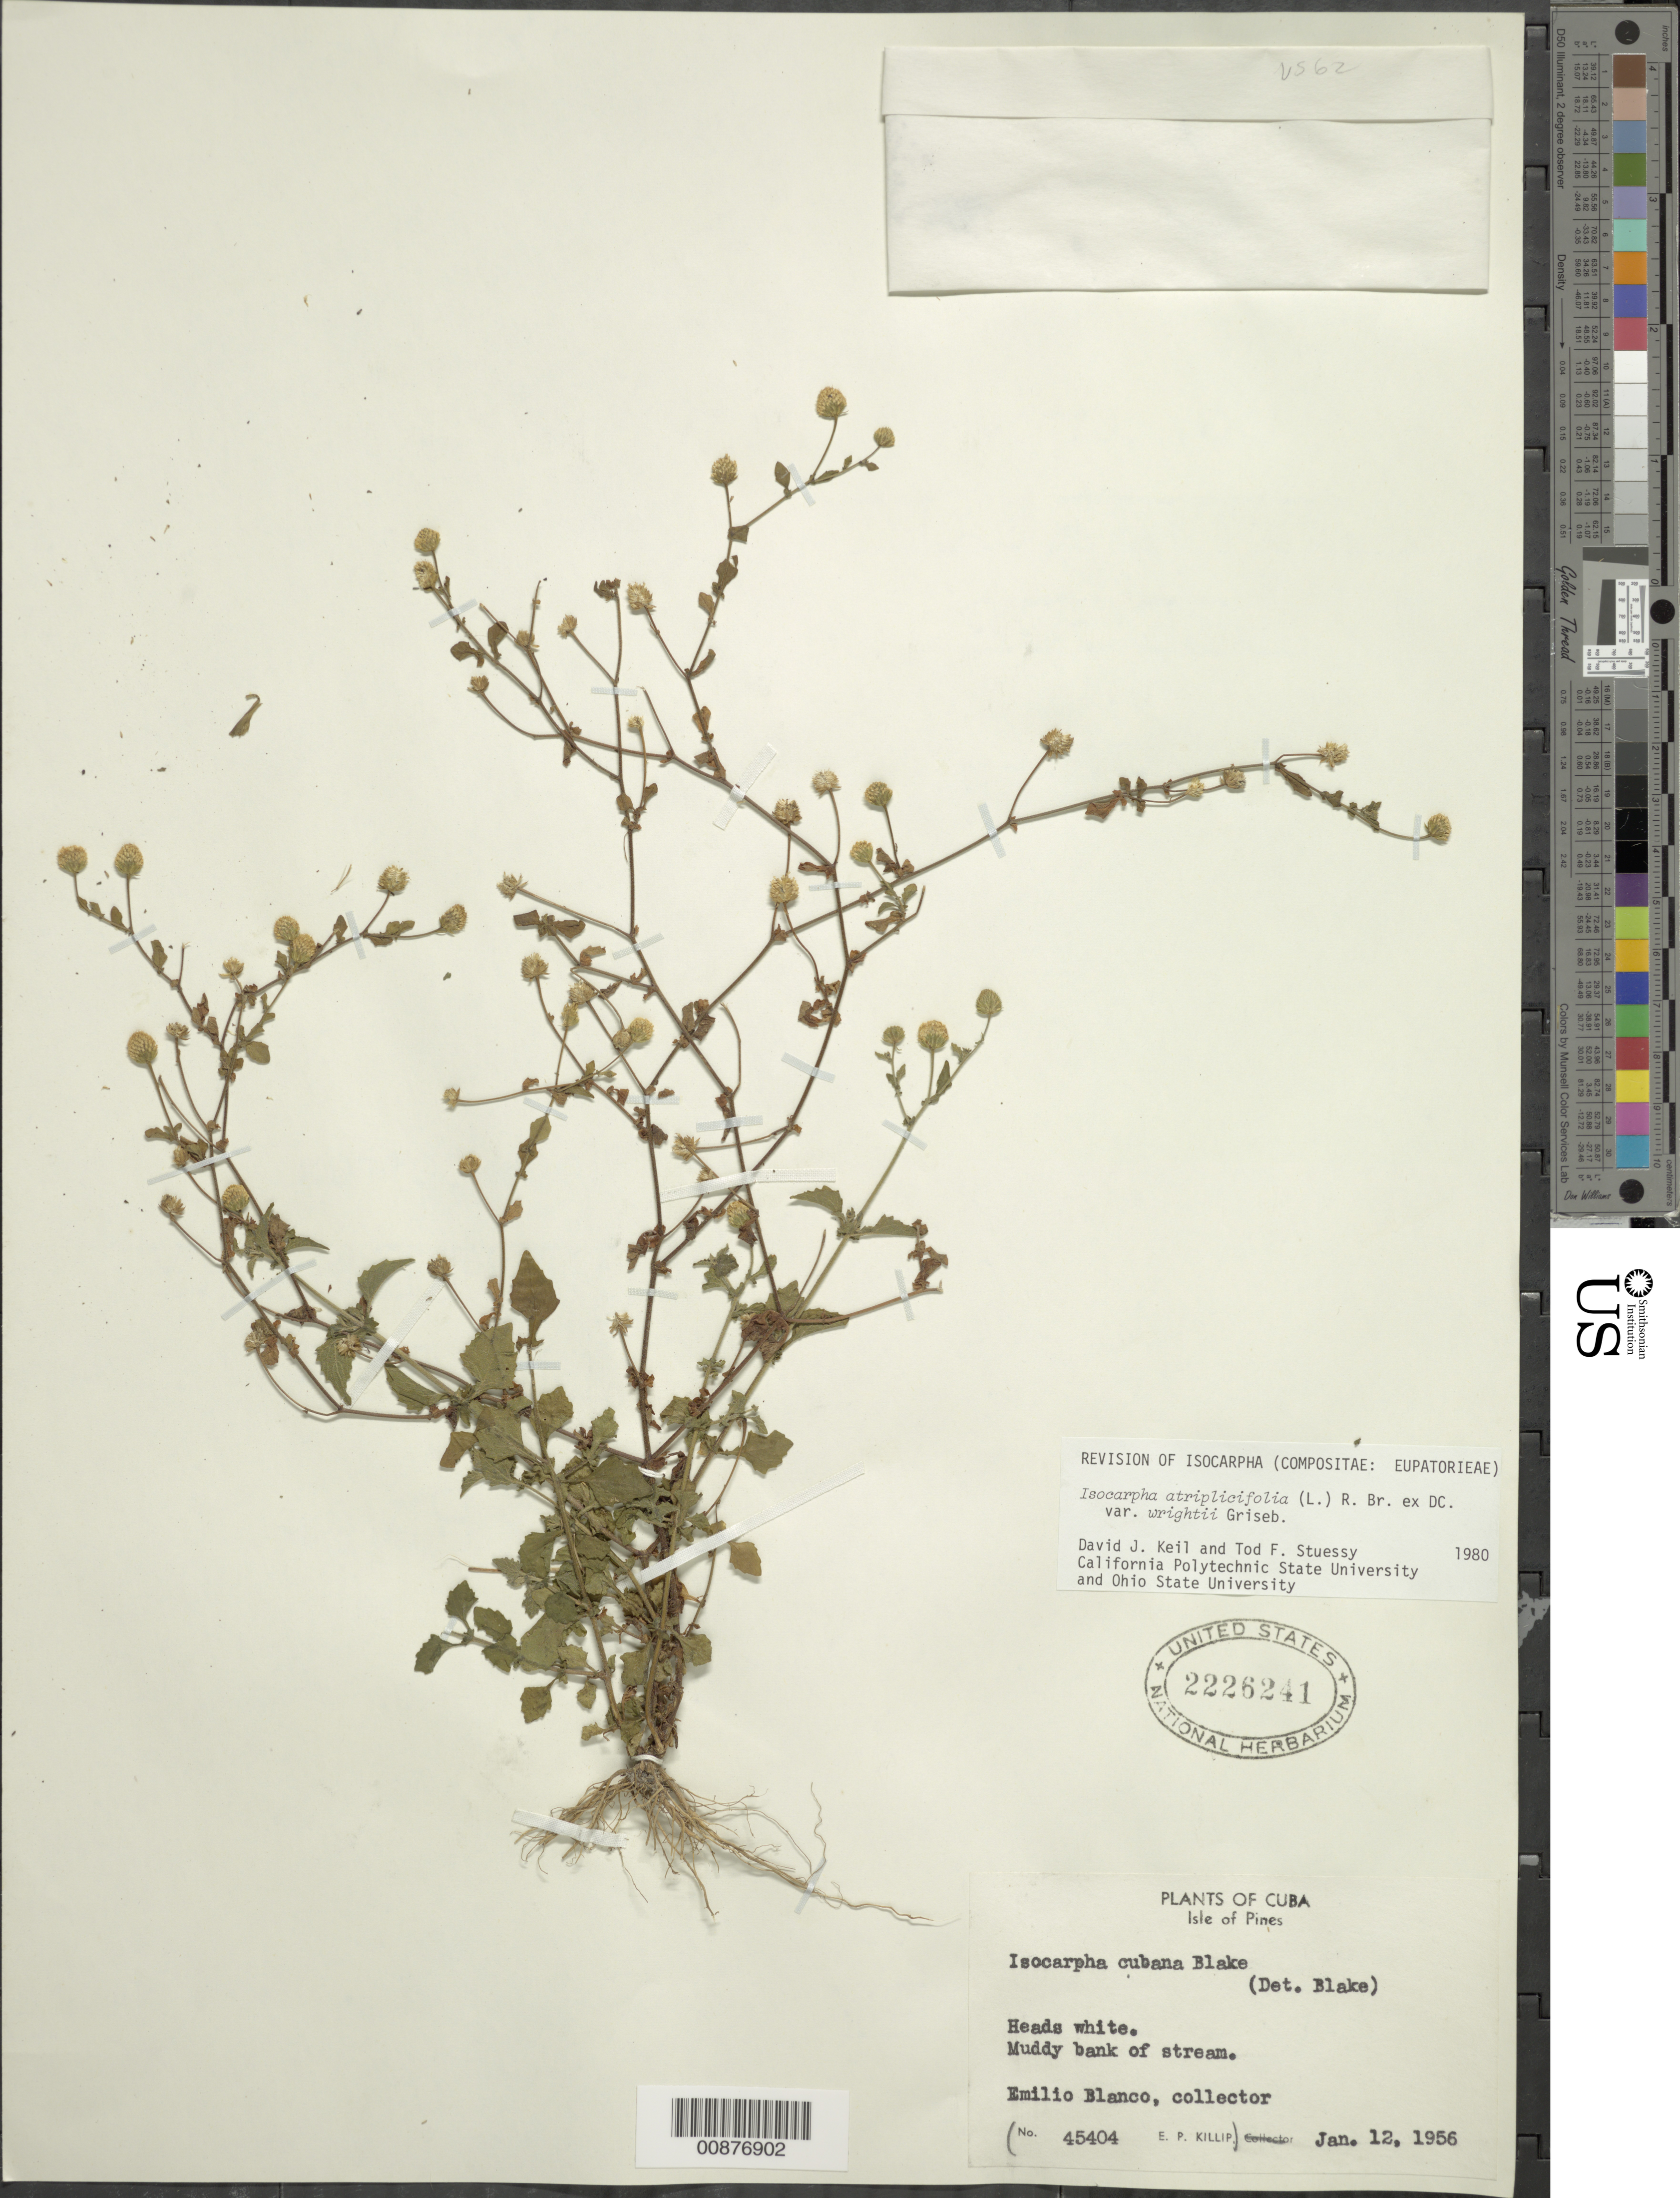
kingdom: Plantae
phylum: Tracheophyta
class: Magnoliopsida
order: Asterales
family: Asteraceae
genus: Isocarpha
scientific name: Isocarpha cubana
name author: S.F. Blake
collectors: E. Blanco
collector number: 45404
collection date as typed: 12 Jan 1956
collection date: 1956-01-12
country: Cuba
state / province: Isla de La Juventud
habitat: Muddy bank of stream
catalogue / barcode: US 2226241